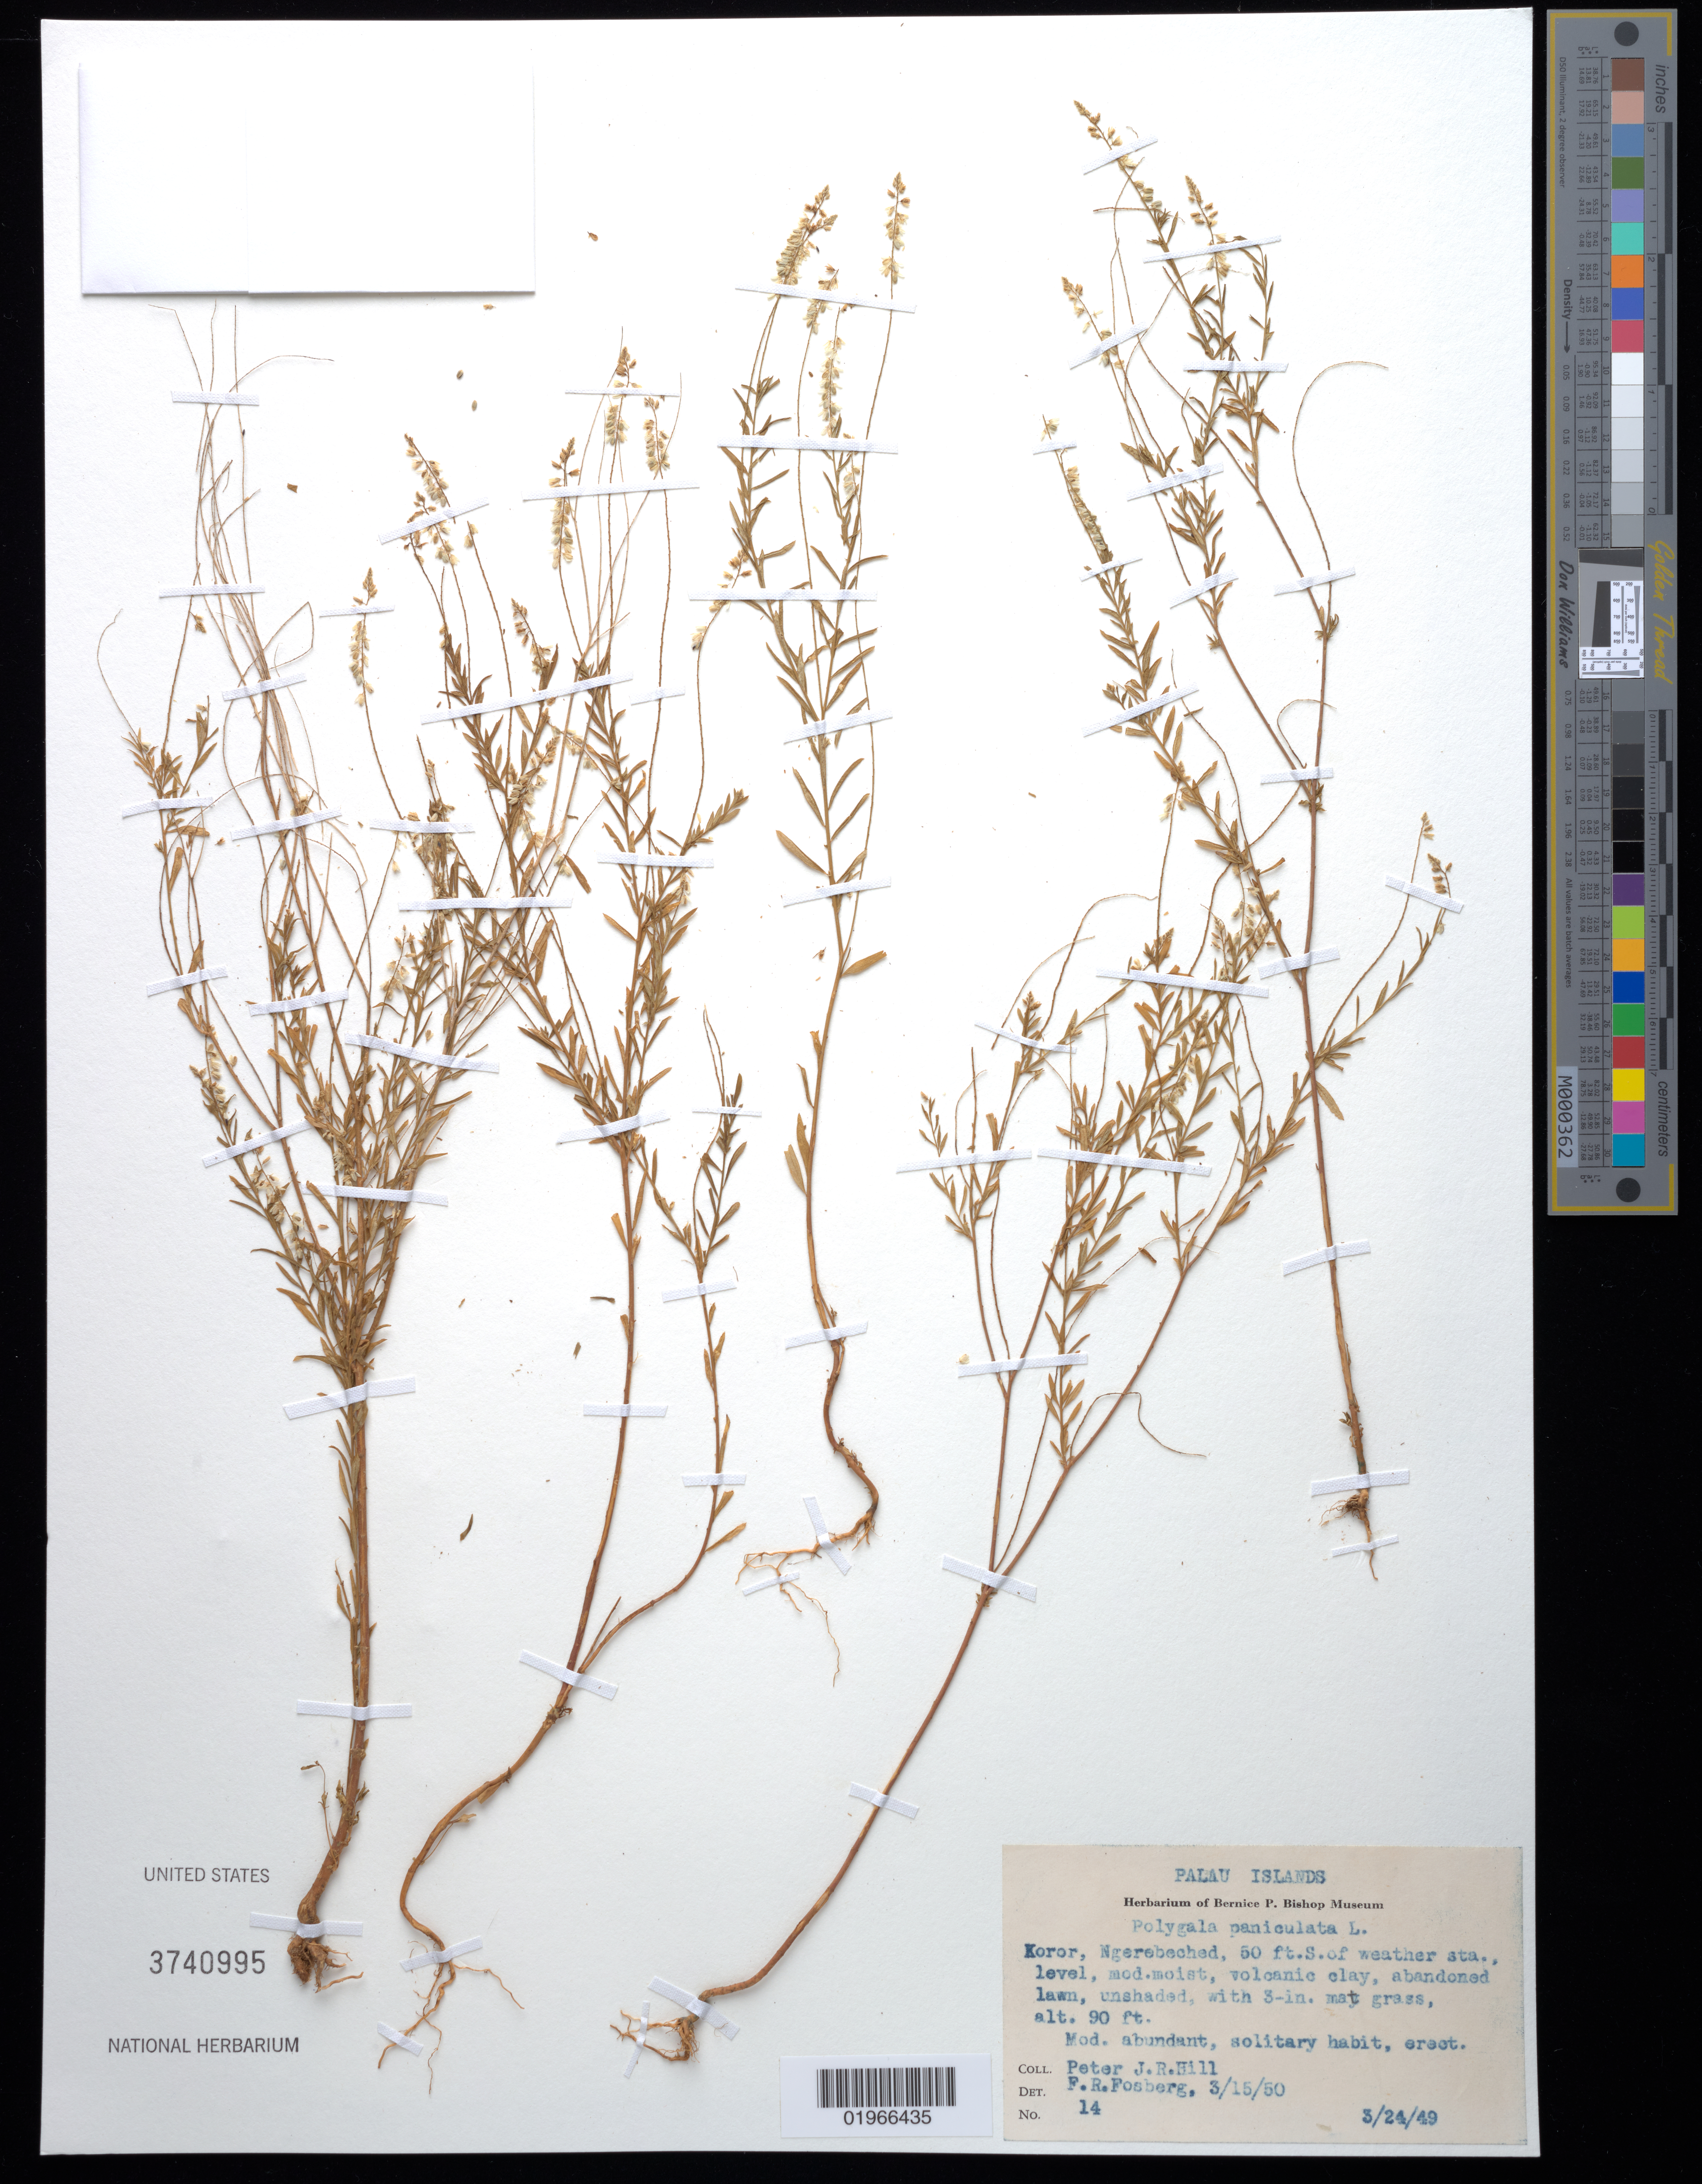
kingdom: Plantae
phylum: Tracheophyta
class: Magnoliopsida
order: Fabales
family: Polygalaceae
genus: Polygala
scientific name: Polygala paniculata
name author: L.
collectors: P. J. R. Hill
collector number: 14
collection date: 1949-03-24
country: Palau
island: Oreor [Koror]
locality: Palau Islands, Koror, Ngerebeched, 50 ft. S. weather sta.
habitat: Abandoned lawn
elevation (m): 27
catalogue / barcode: US 3740995